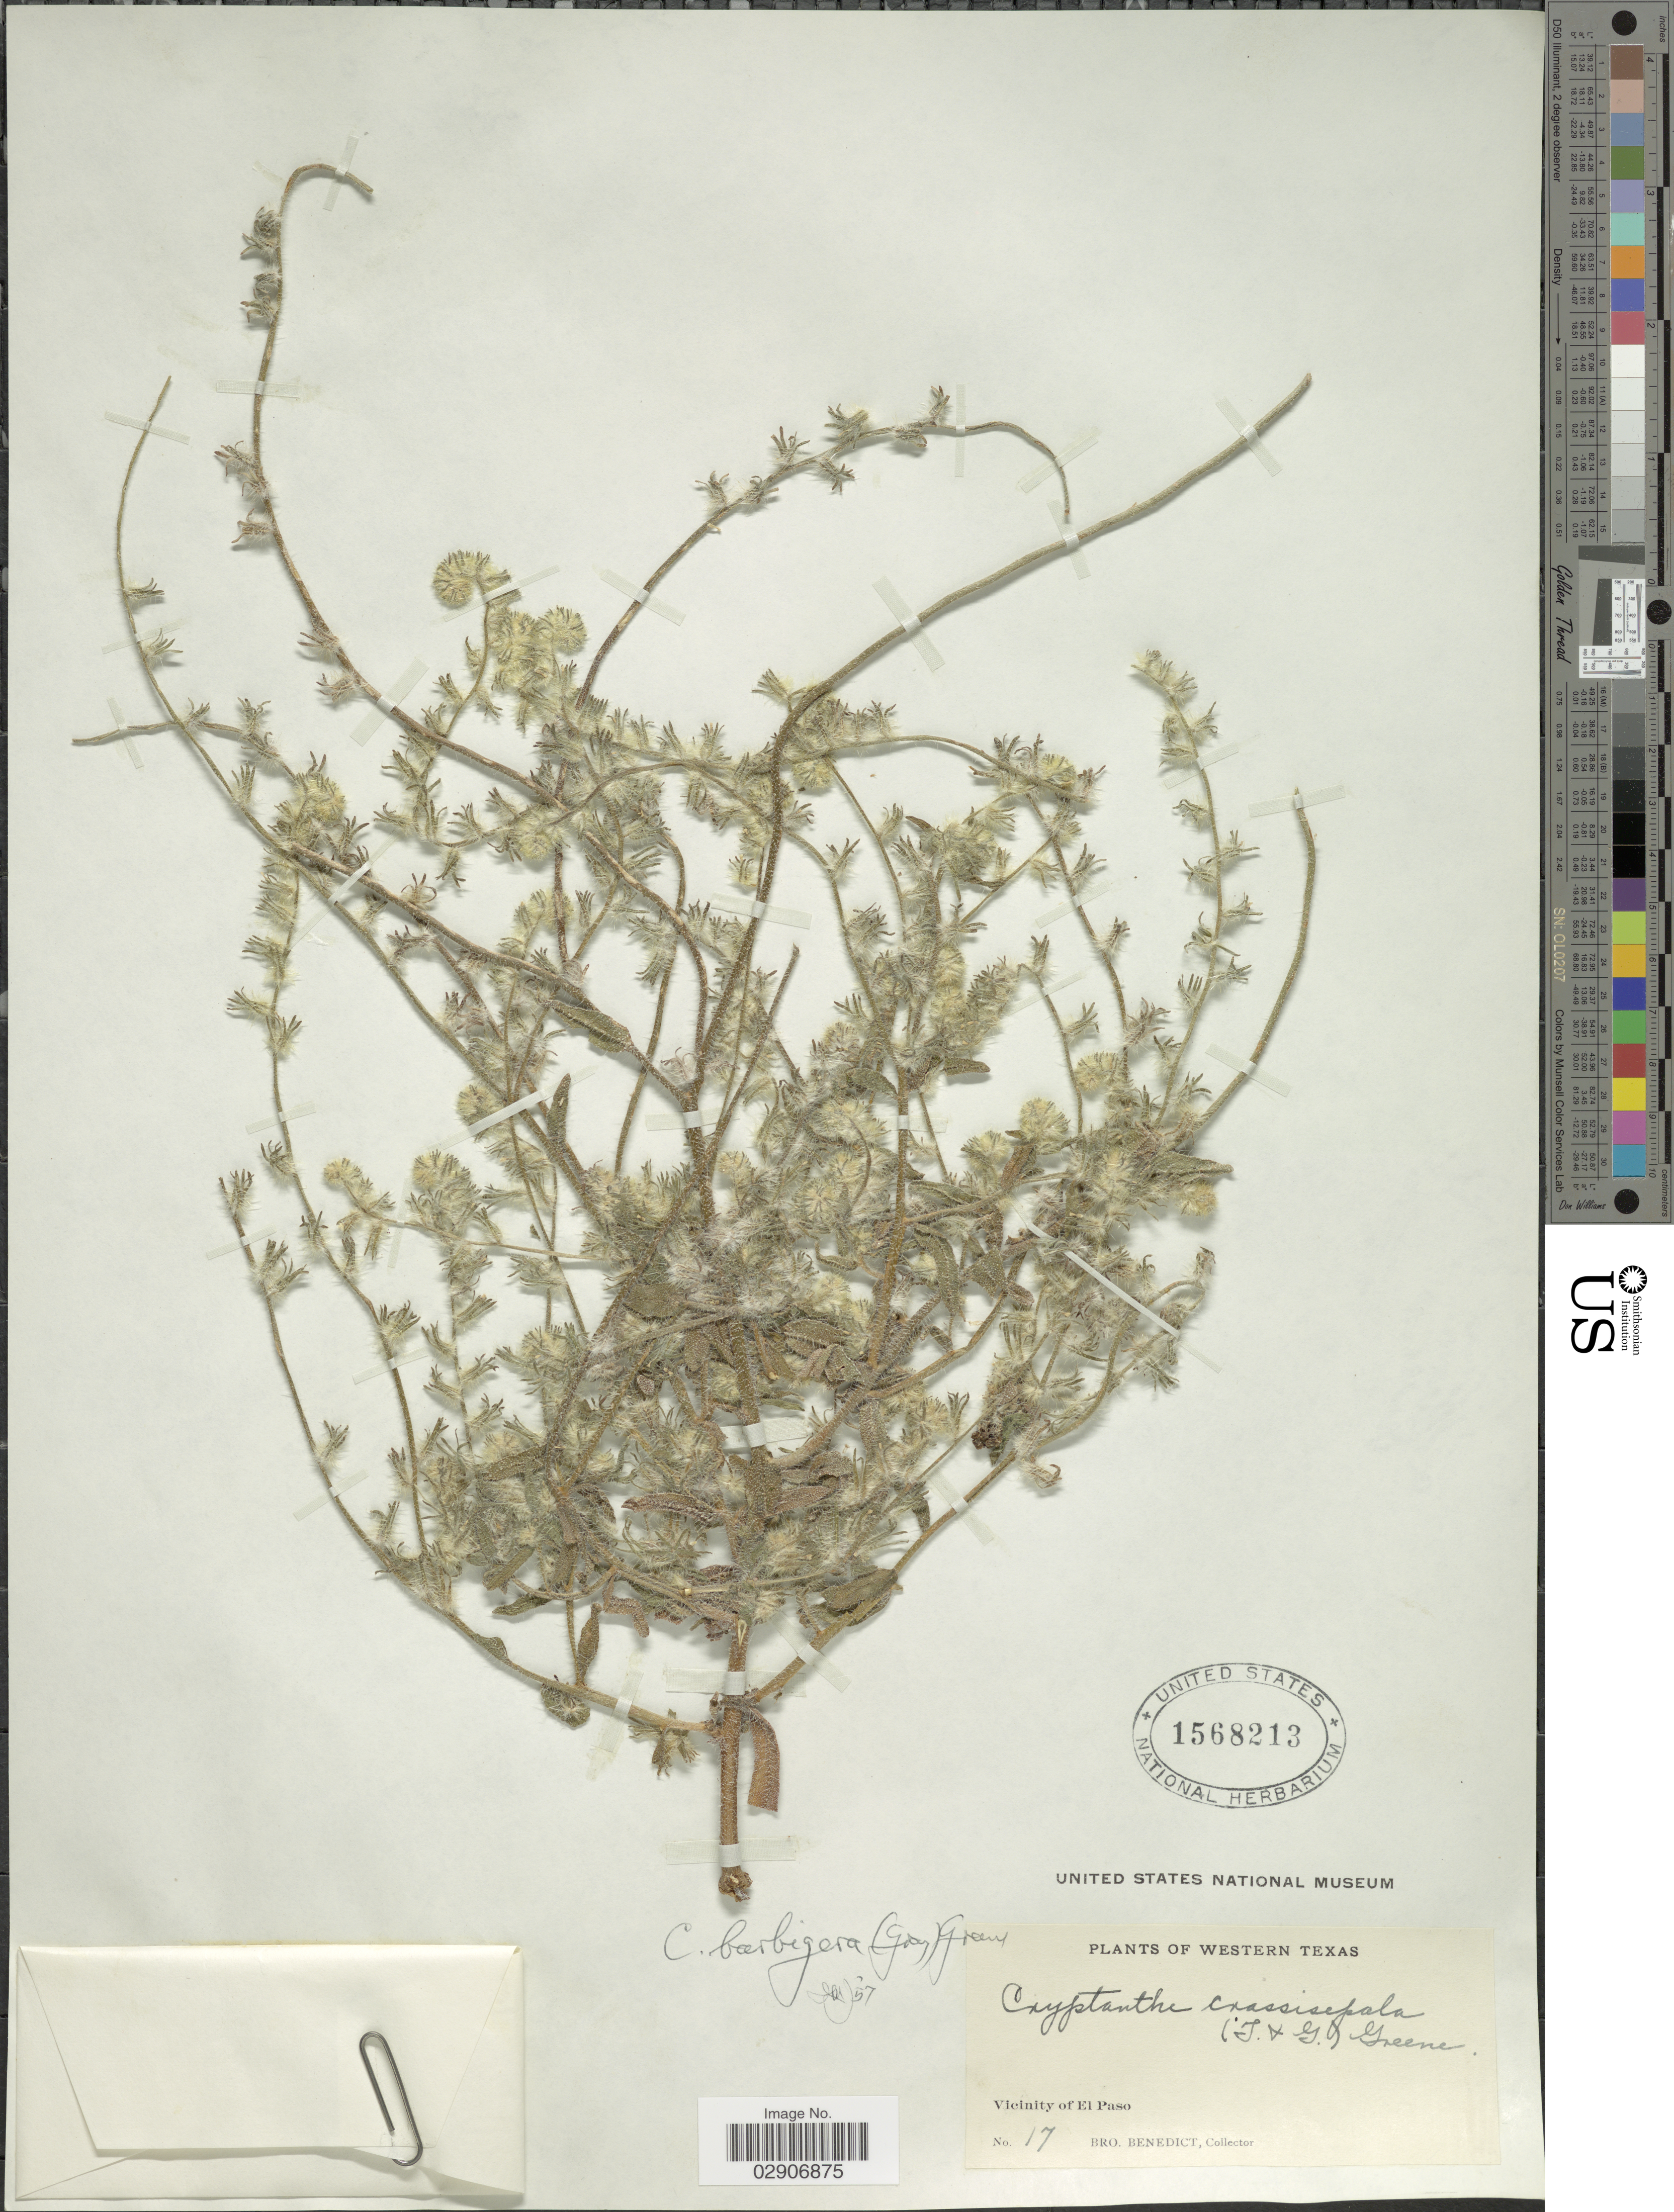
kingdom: Plantae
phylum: Tracheophyta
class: Magnoliopsida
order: Boraginales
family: Boraginaceae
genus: Cryptantha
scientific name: Cryptantha barbigera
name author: (A. Gray) Greene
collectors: Bro. Benedict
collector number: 17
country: United States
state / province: Texas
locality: Western Texas. Vicinity of El Paso.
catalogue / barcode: US 1568213